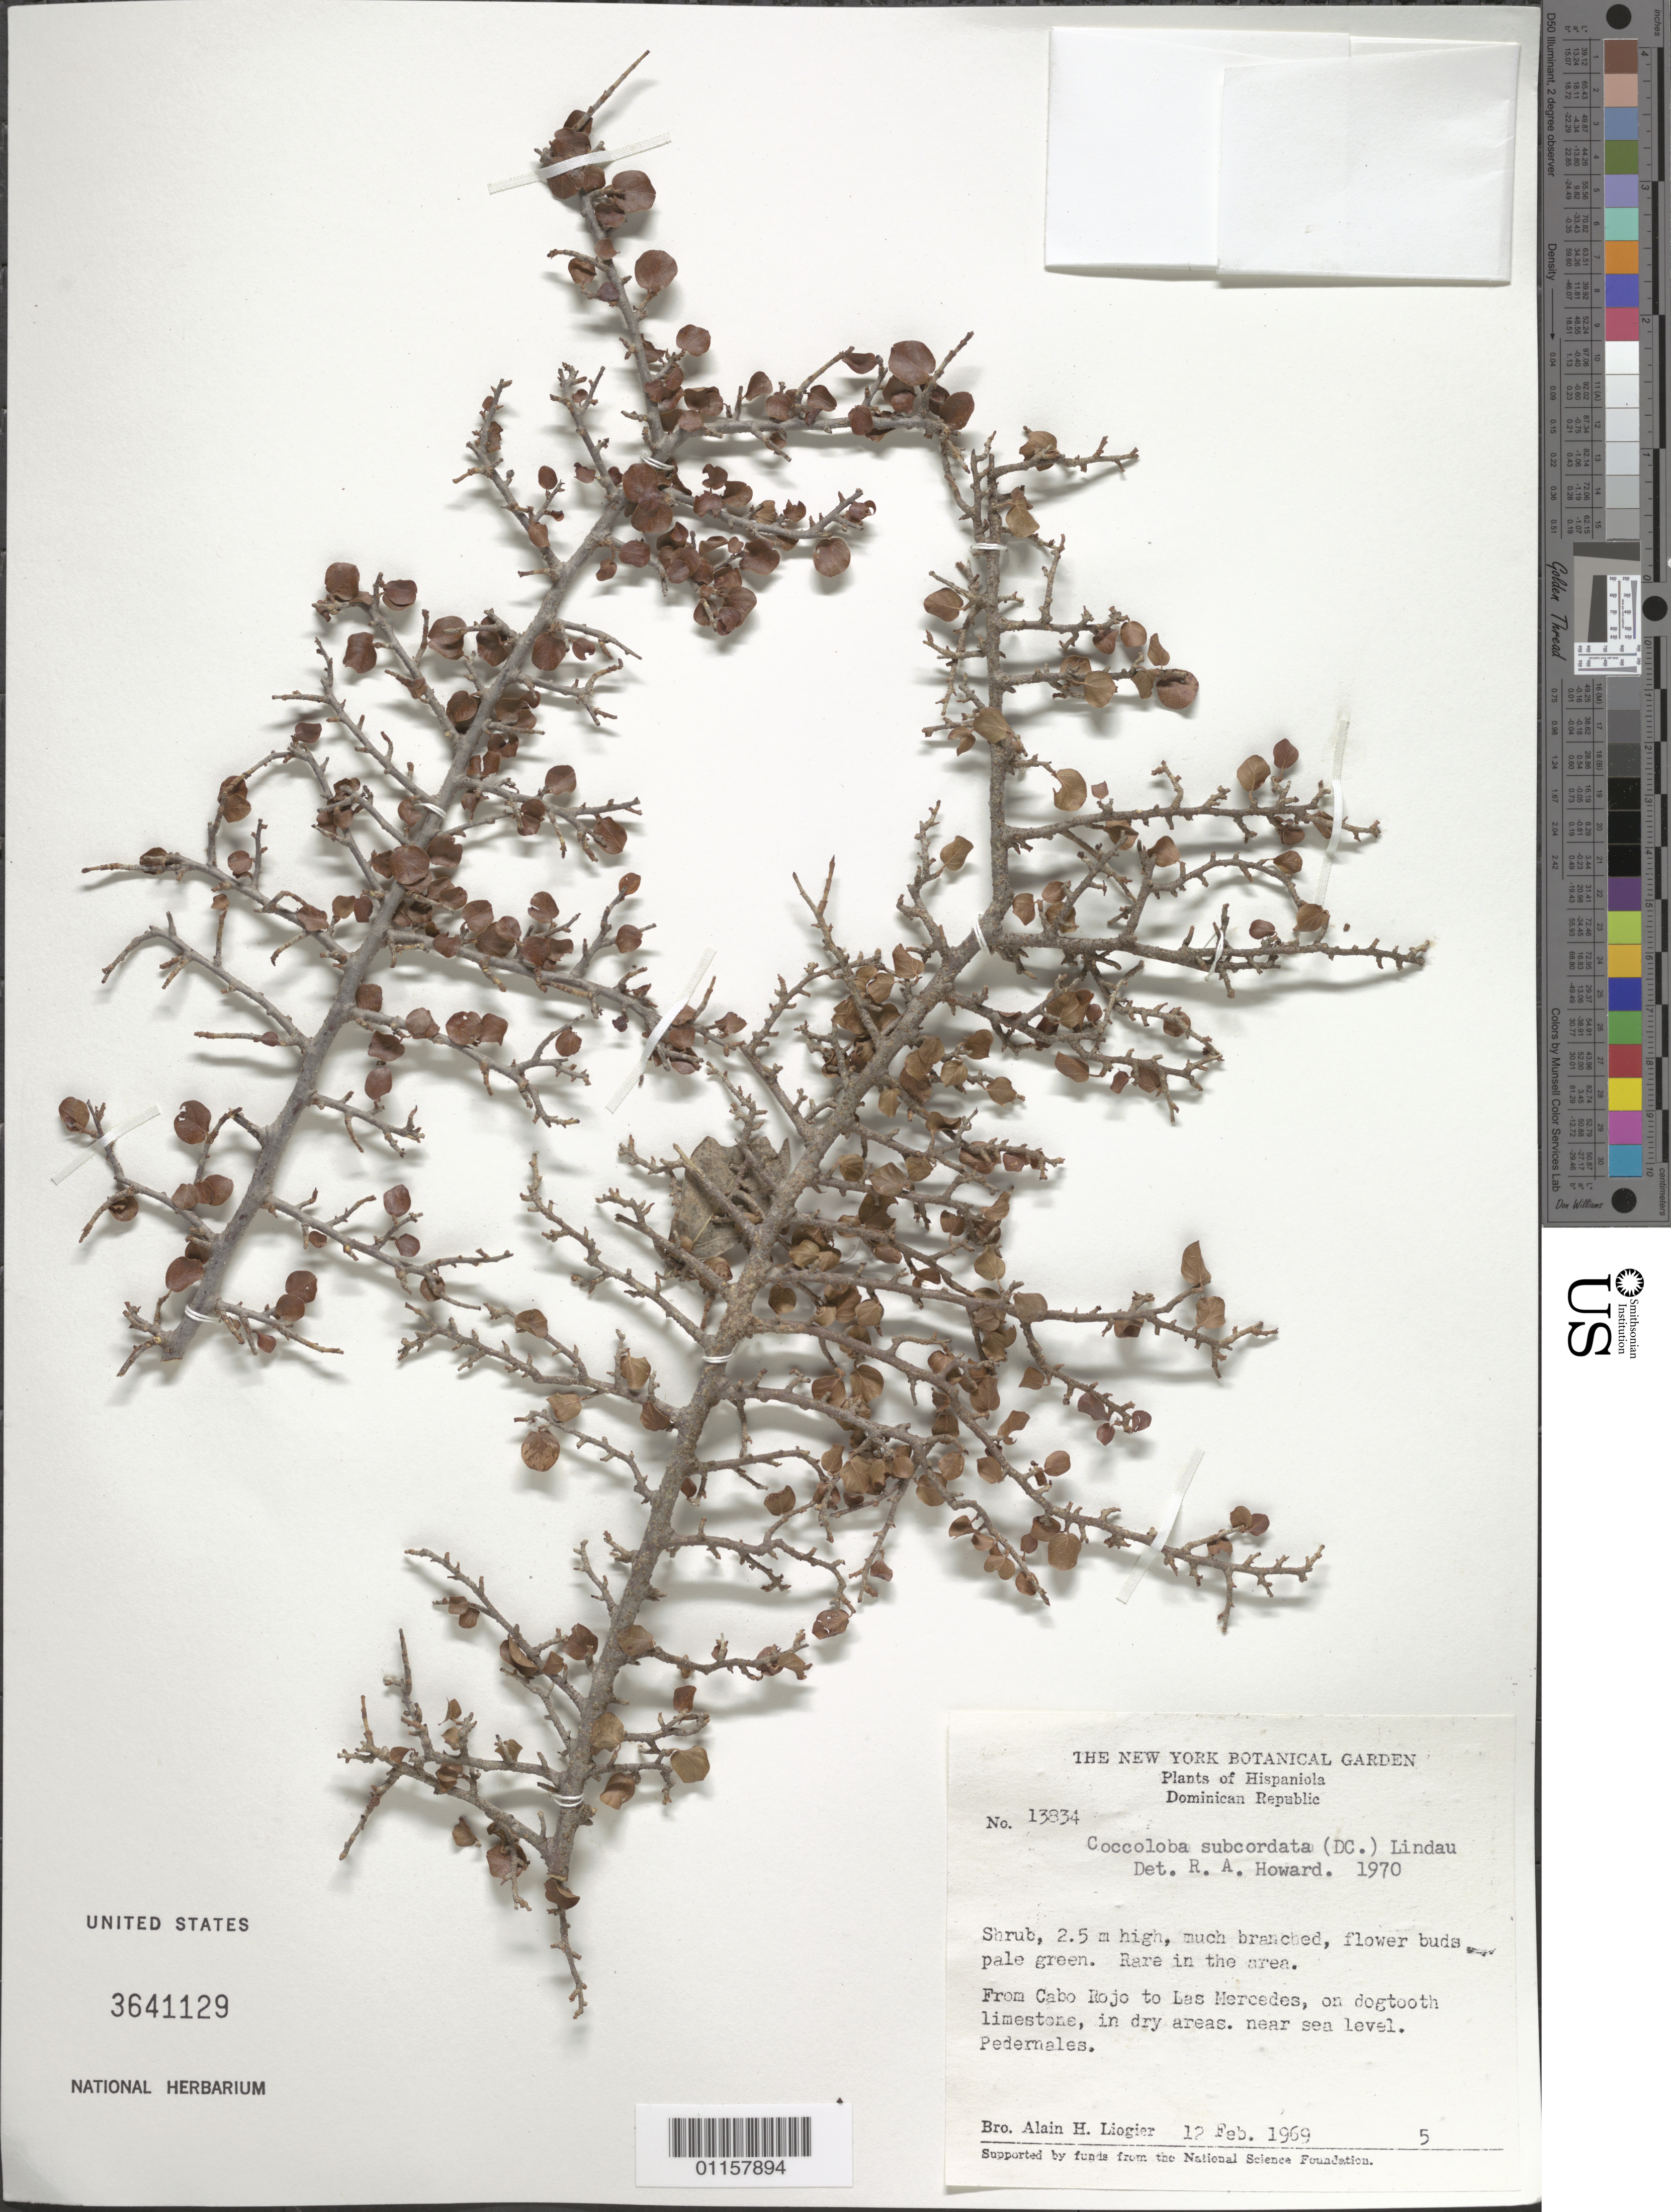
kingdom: Plantae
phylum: Tracheophyta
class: Magnoliopsida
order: Caryophyllales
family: Polygonaceae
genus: Coccoloba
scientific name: Coccoloba subcordata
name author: (DC.) Lindau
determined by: Howard, R. A.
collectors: A. H. Liogier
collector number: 13834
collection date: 1969-02-12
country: Dominican Republic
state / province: Pedernales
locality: Cabo Rojo to Las Mercedes.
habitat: On dog tooth limestone, in dry areas. Rare in the area.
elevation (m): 0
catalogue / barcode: US 3641129